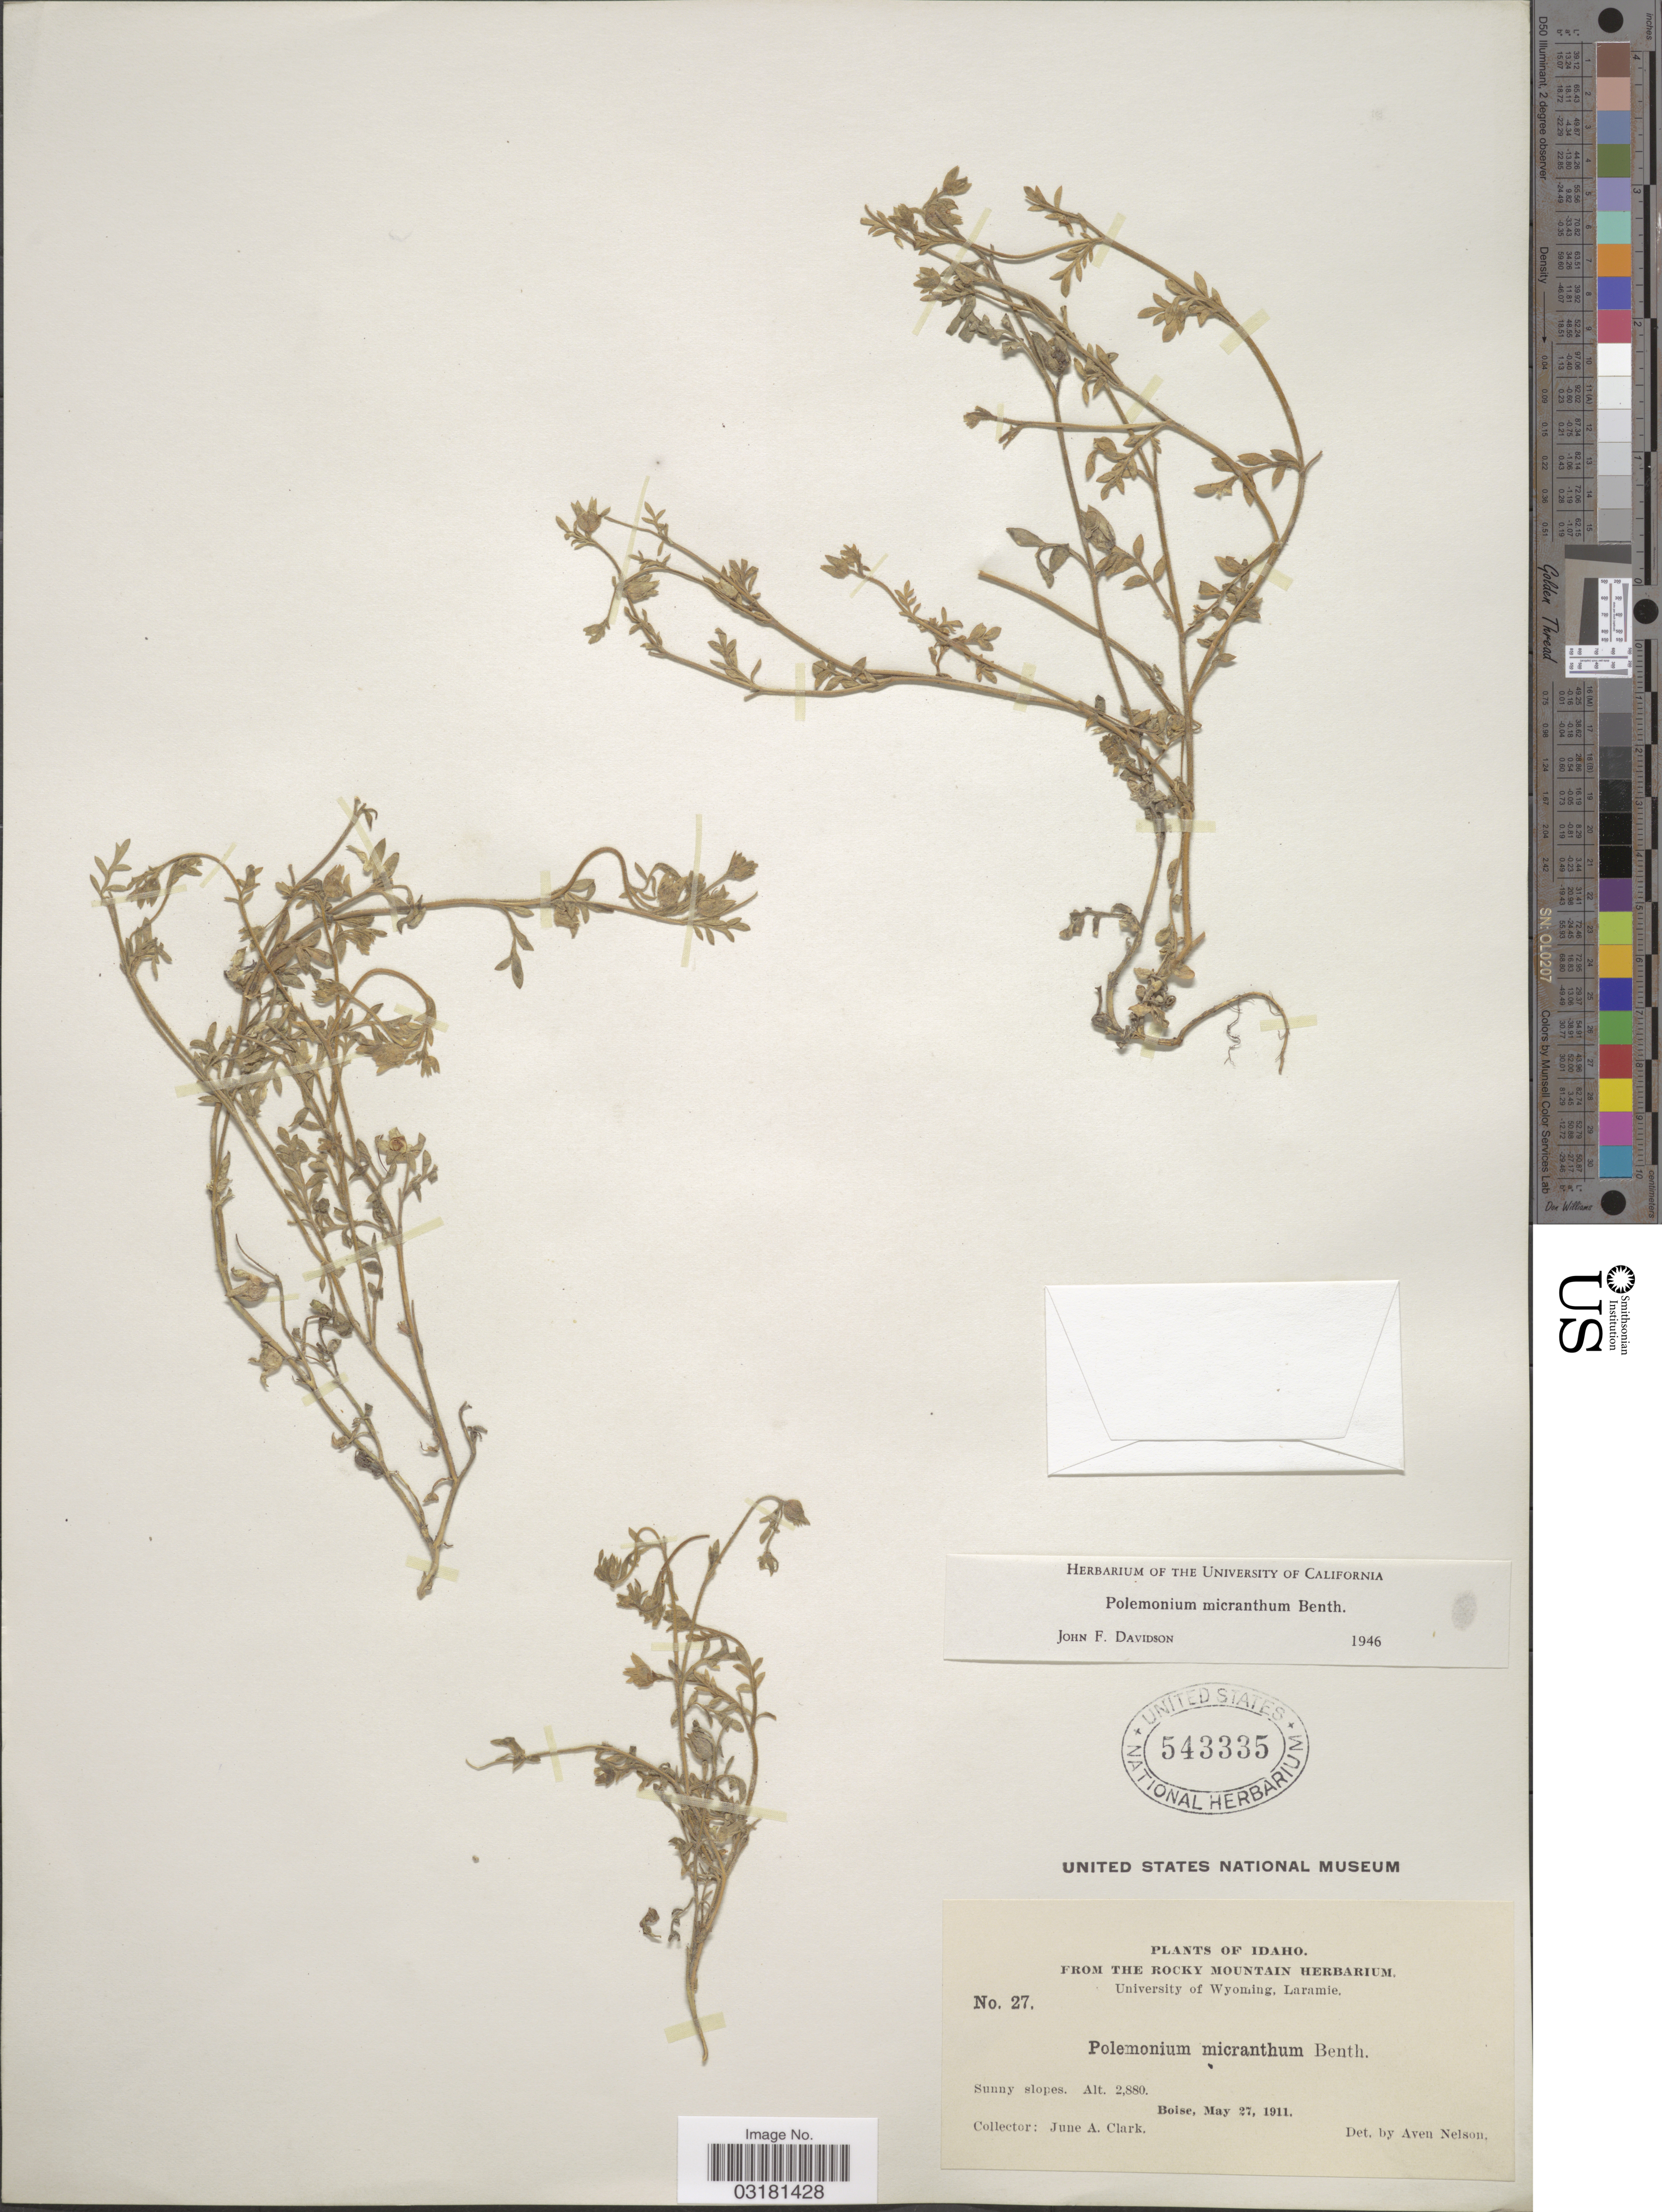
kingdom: Plantae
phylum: Tracheophyta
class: Magnoliopsida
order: Ericales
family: Polemoniaceae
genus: Polemonium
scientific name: Polemonium micranthum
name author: Benth.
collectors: J. A. Clark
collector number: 27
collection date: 1911-05-27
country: United States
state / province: Idaho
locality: Boise.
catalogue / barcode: US 543335